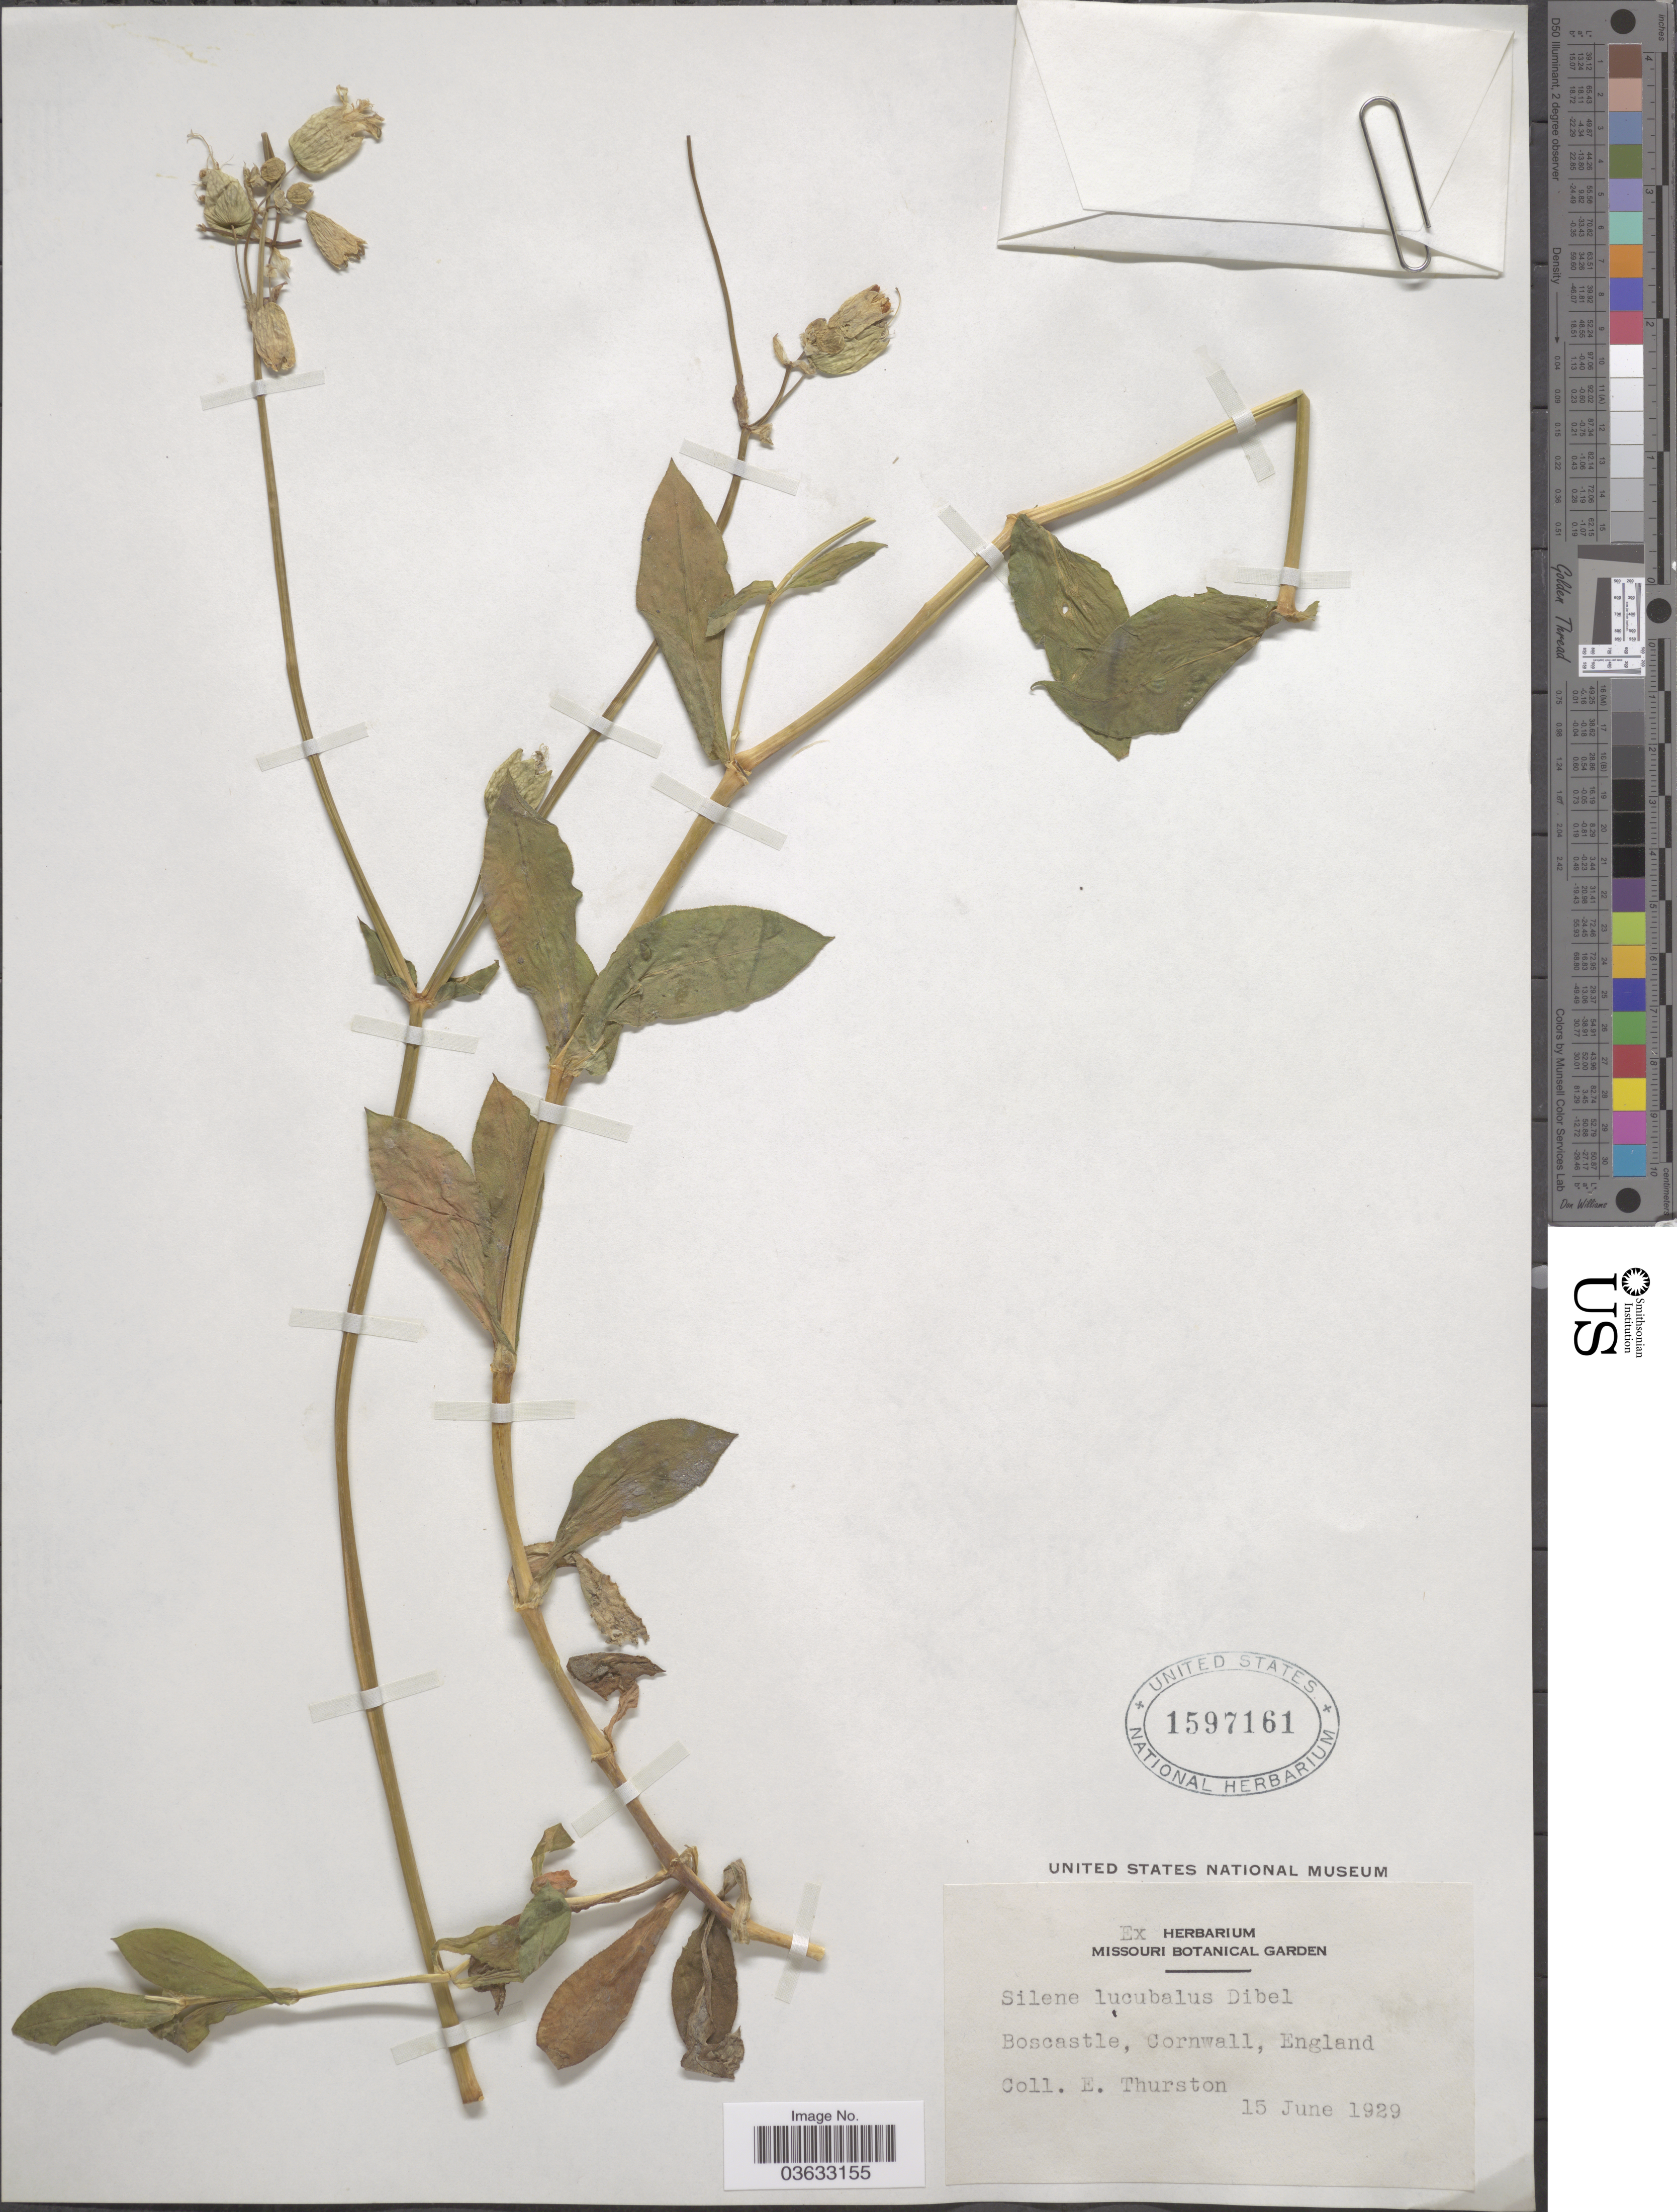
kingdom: Plantae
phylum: Tracheophyta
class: Magnoliopsida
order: Caryophyllales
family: Caryophyllaceae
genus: Silene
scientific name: Silene inflata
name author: Sm.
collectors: E. Thurston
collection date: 1929-06-15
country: United Kingdom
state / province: England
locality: Boscastle, Cornwall.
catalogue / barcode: US 1597161